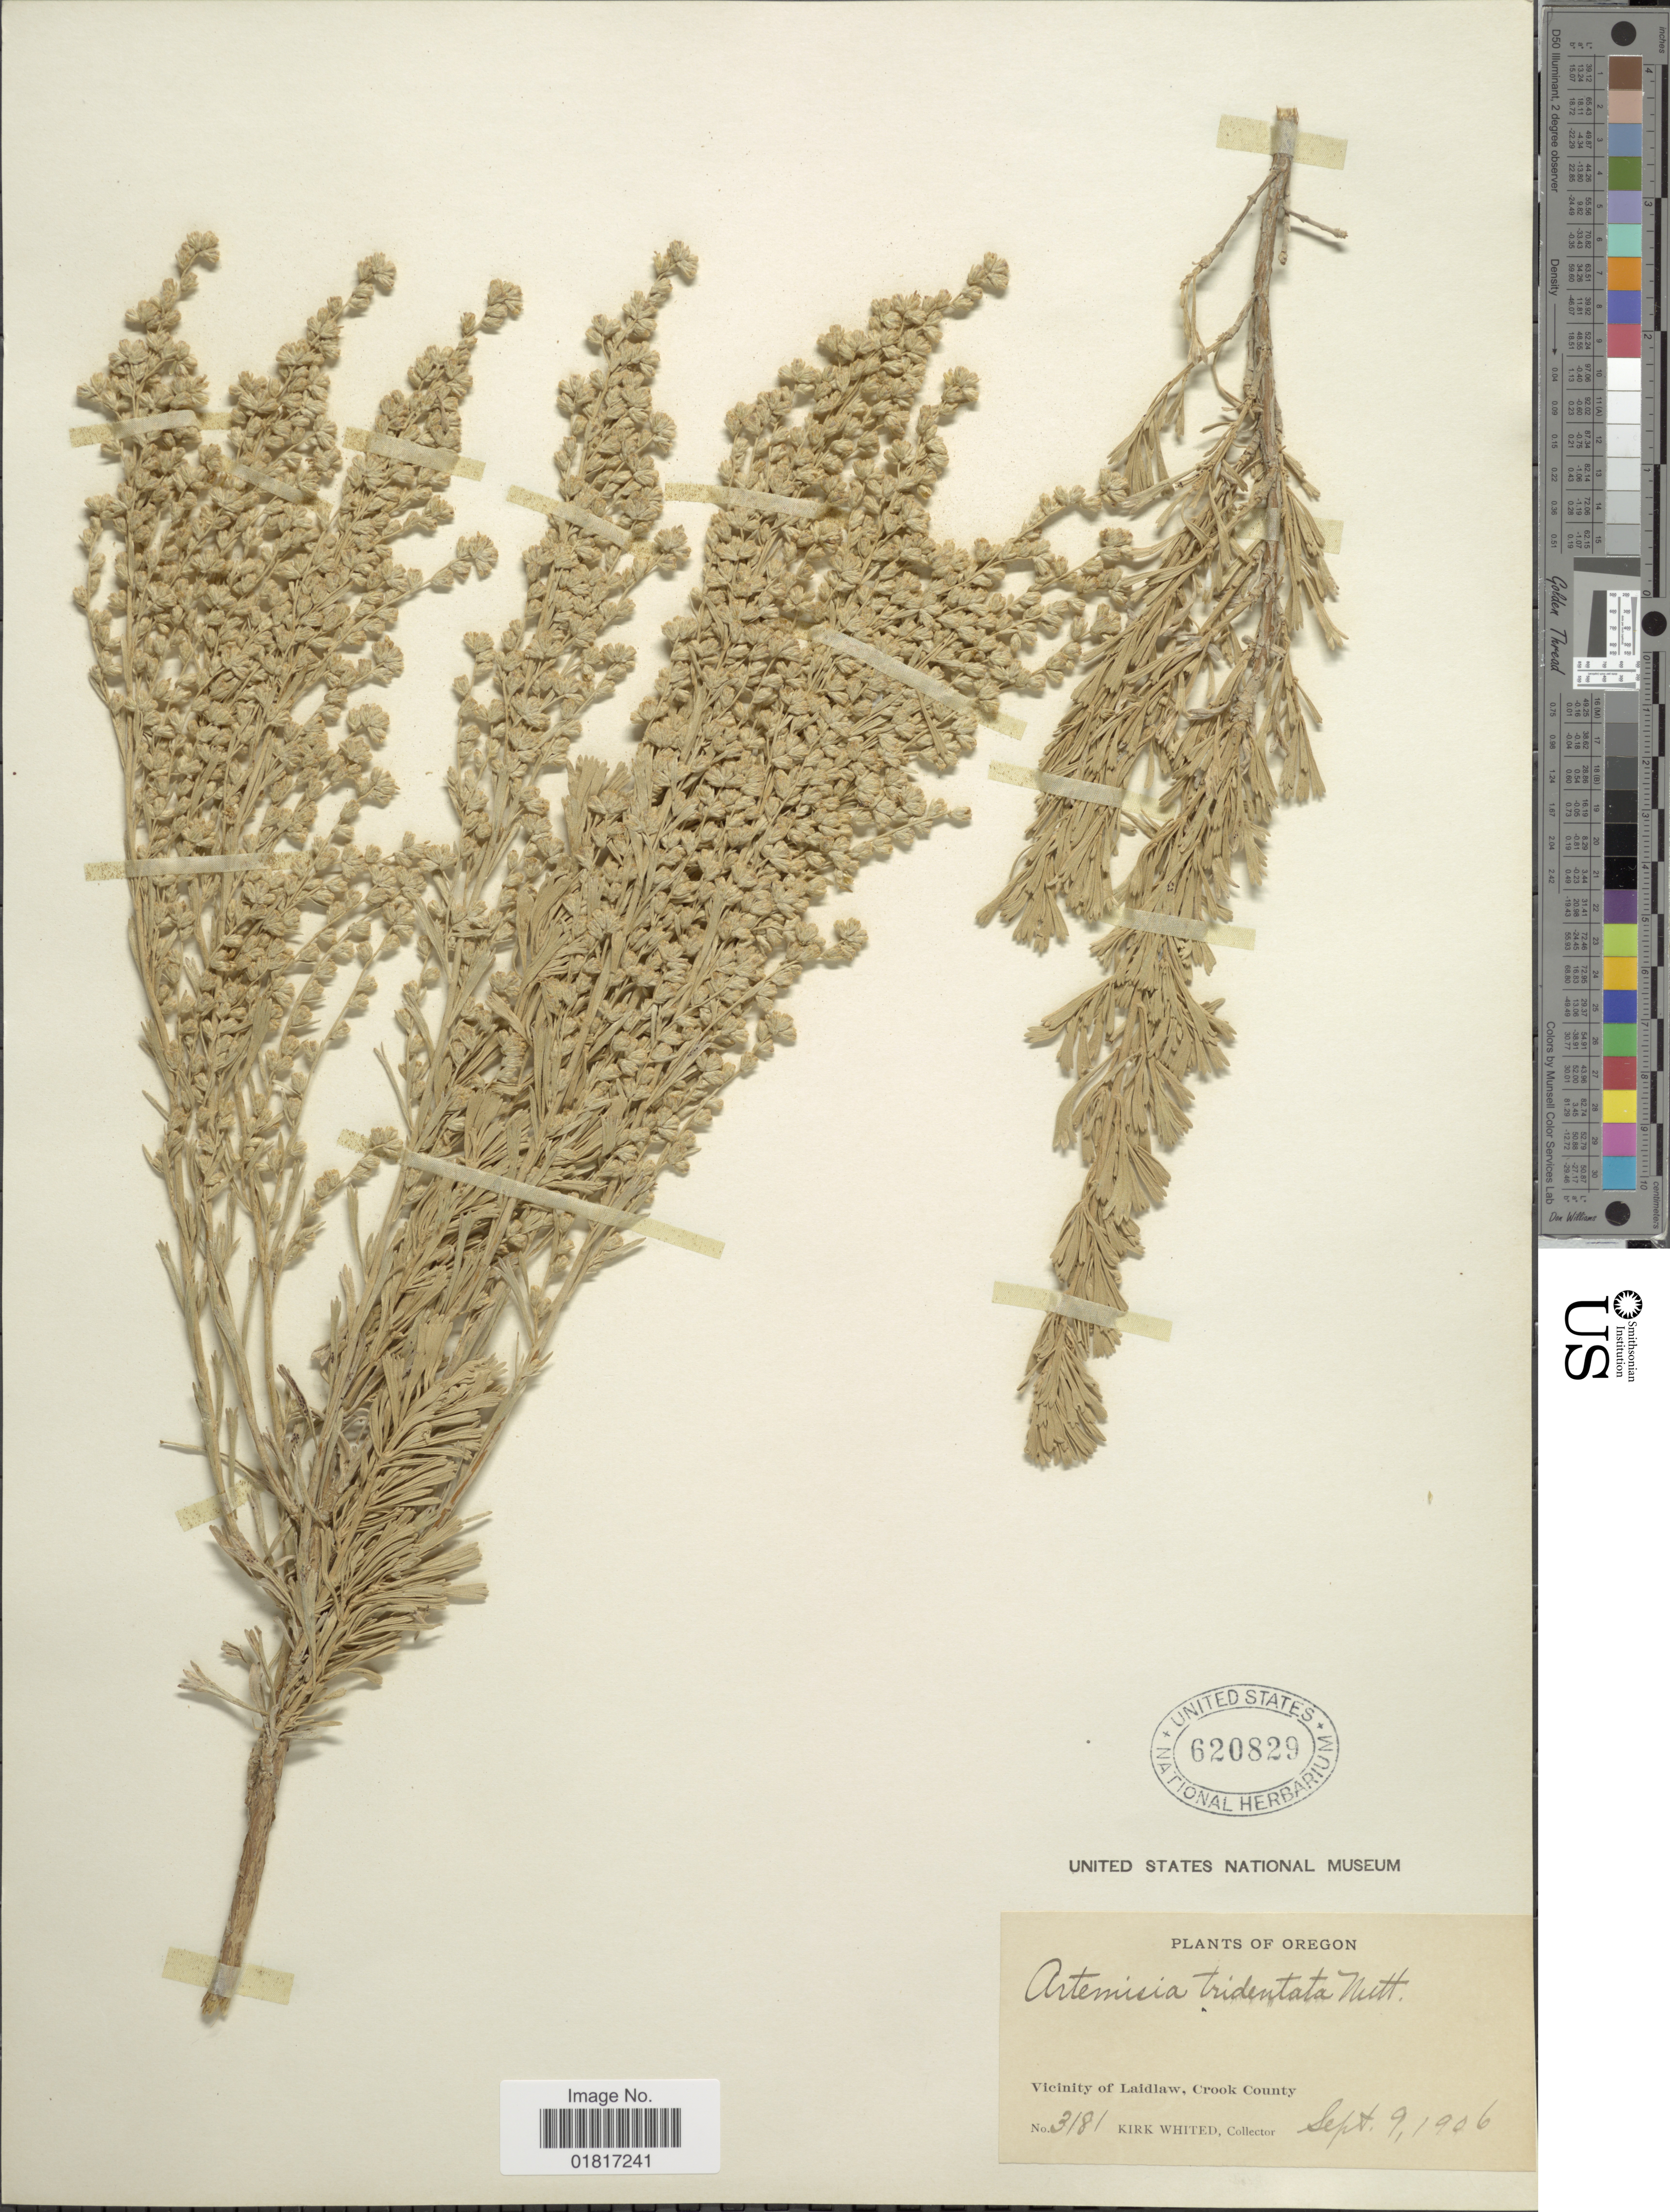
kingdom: Plantae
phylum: Tracheophyta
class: Magnoliopsida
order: Asterales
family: Asteraceae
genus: Artemisia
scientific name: Artemisia tridentata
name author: Nutt.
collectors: K. Whited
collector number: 3181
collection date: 1906-09-09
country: United States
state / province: Oregon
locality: Vicinity of Laidlaw, Crook County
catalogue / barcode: US 620829